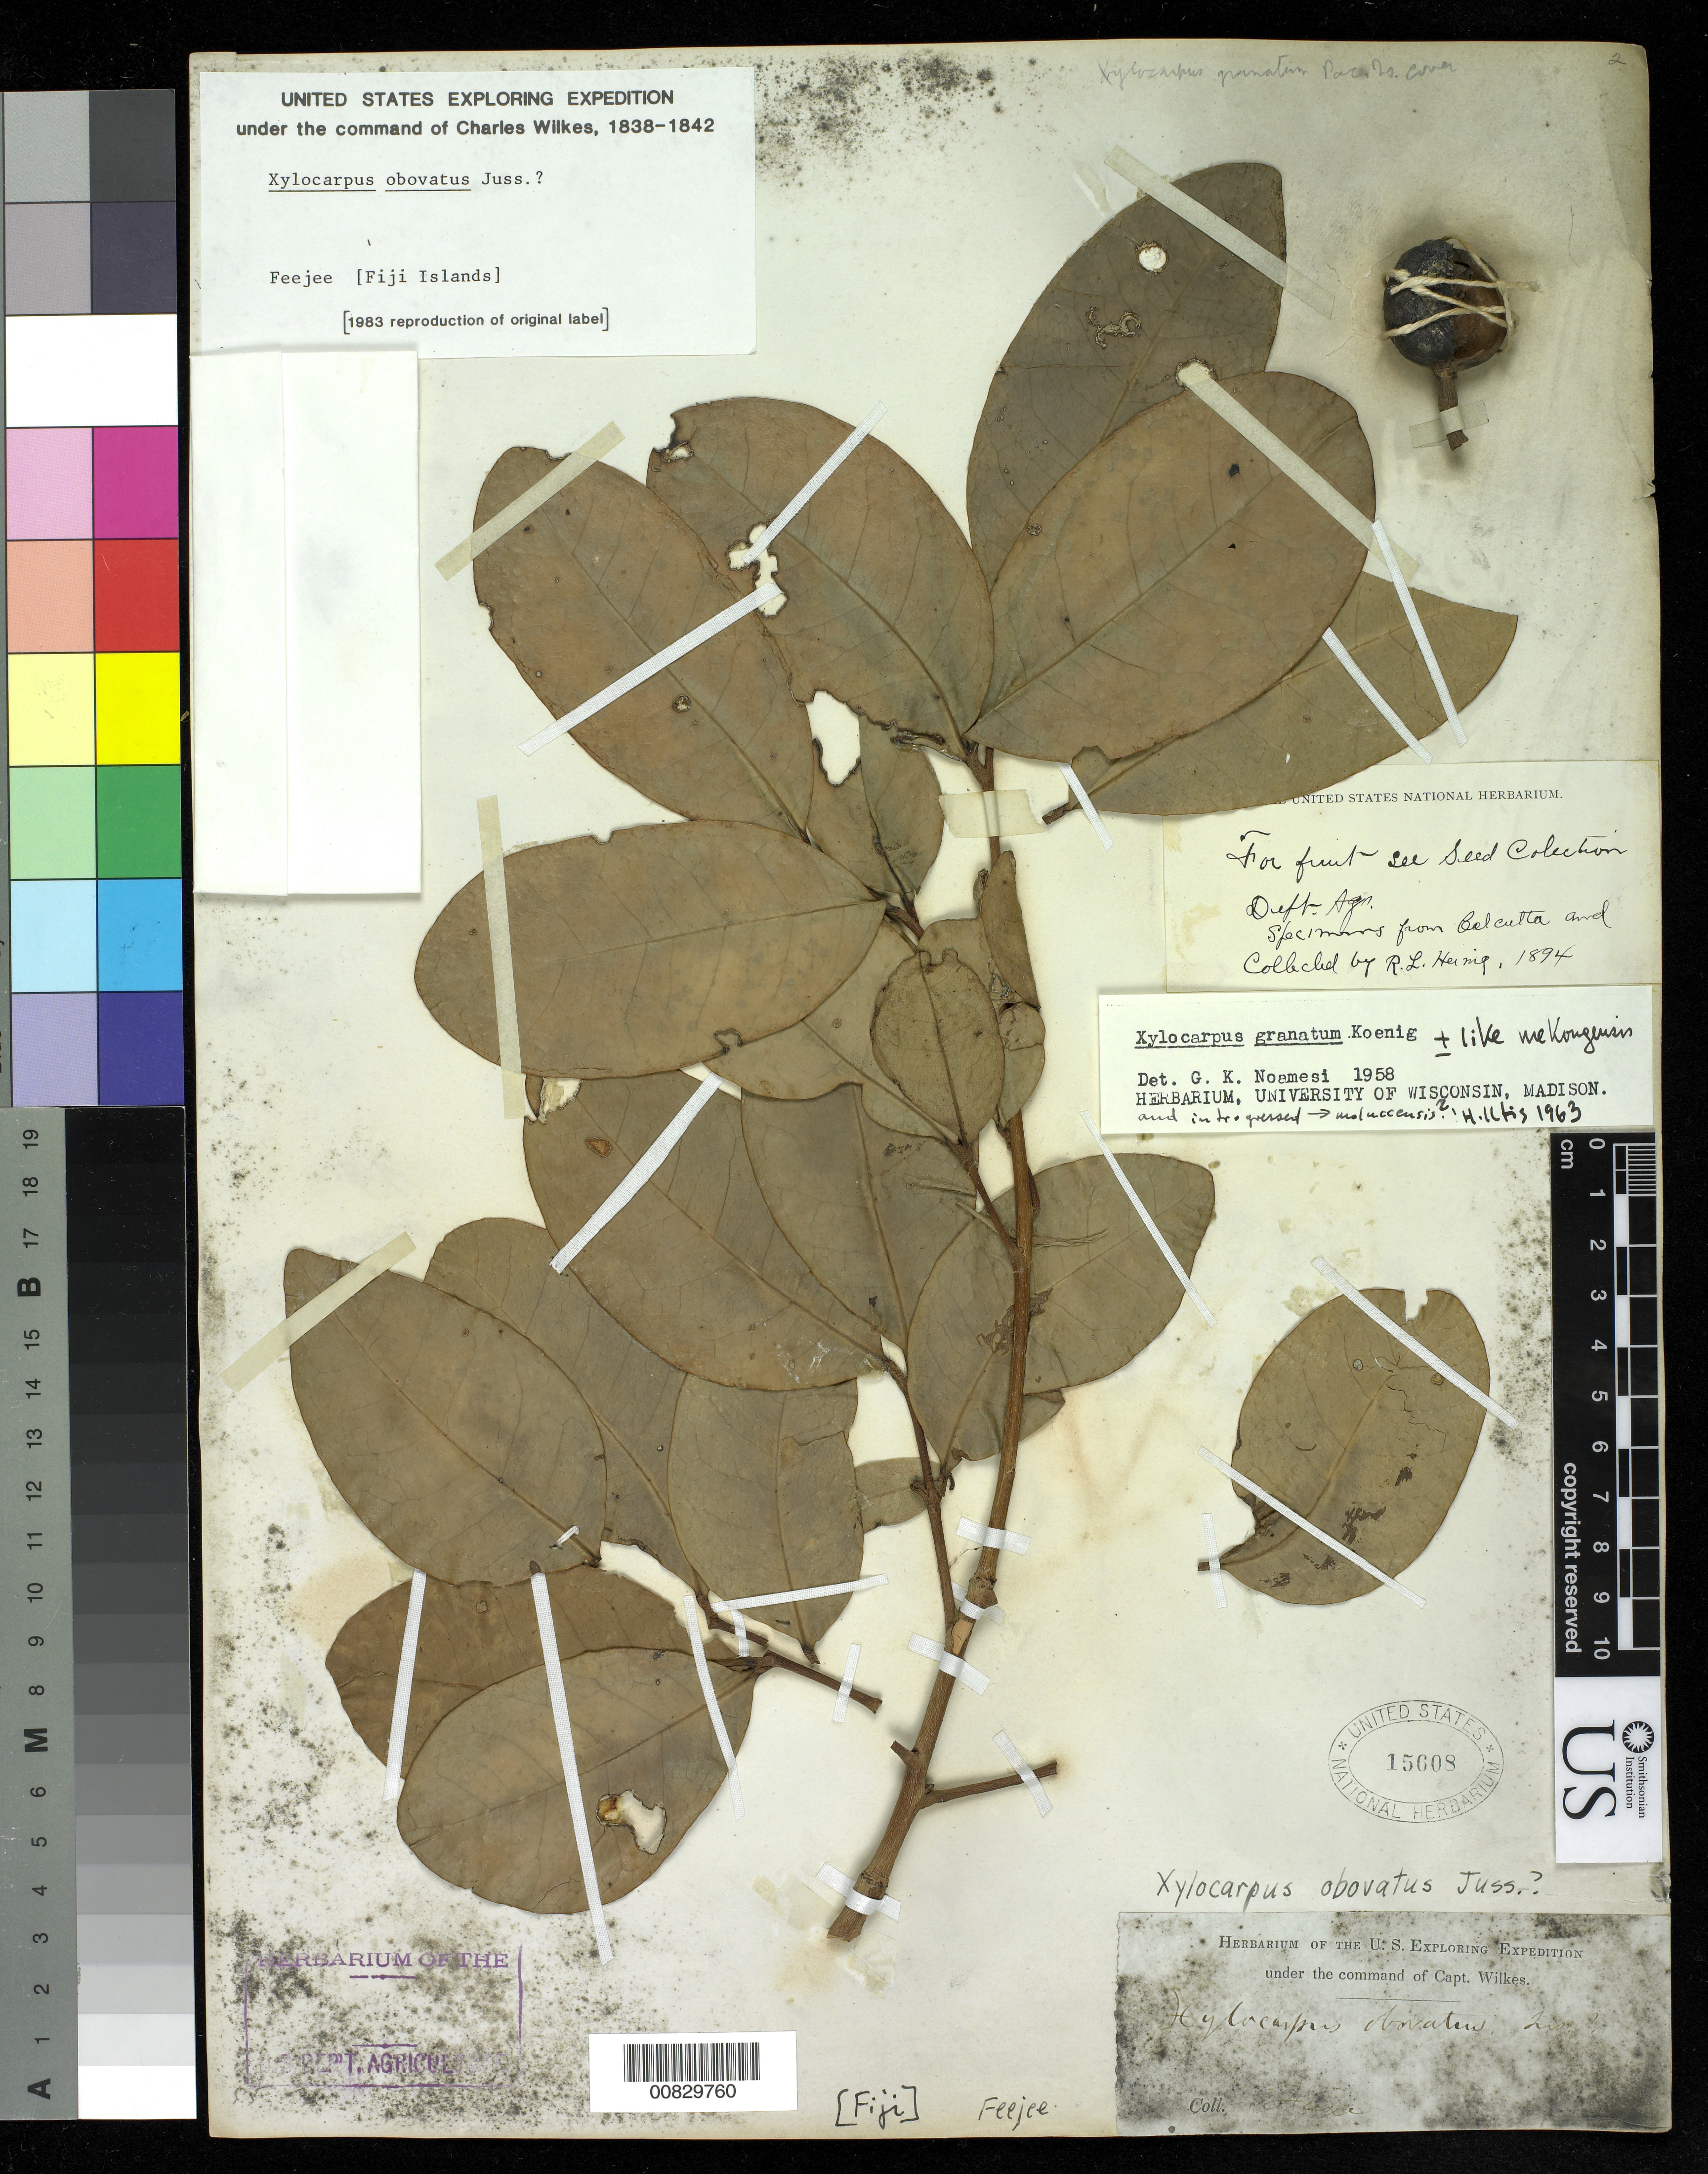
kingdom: Plantae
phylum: Tracheophyta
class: Magnoliopsida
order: Sapindales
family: Meliaceae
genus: Xylocarpus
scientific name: Xylocarpus granatum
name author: J. Koenig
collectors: Wilkes Explor. Exped.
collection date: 1838/1842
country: Fiji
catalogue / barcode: US 15608